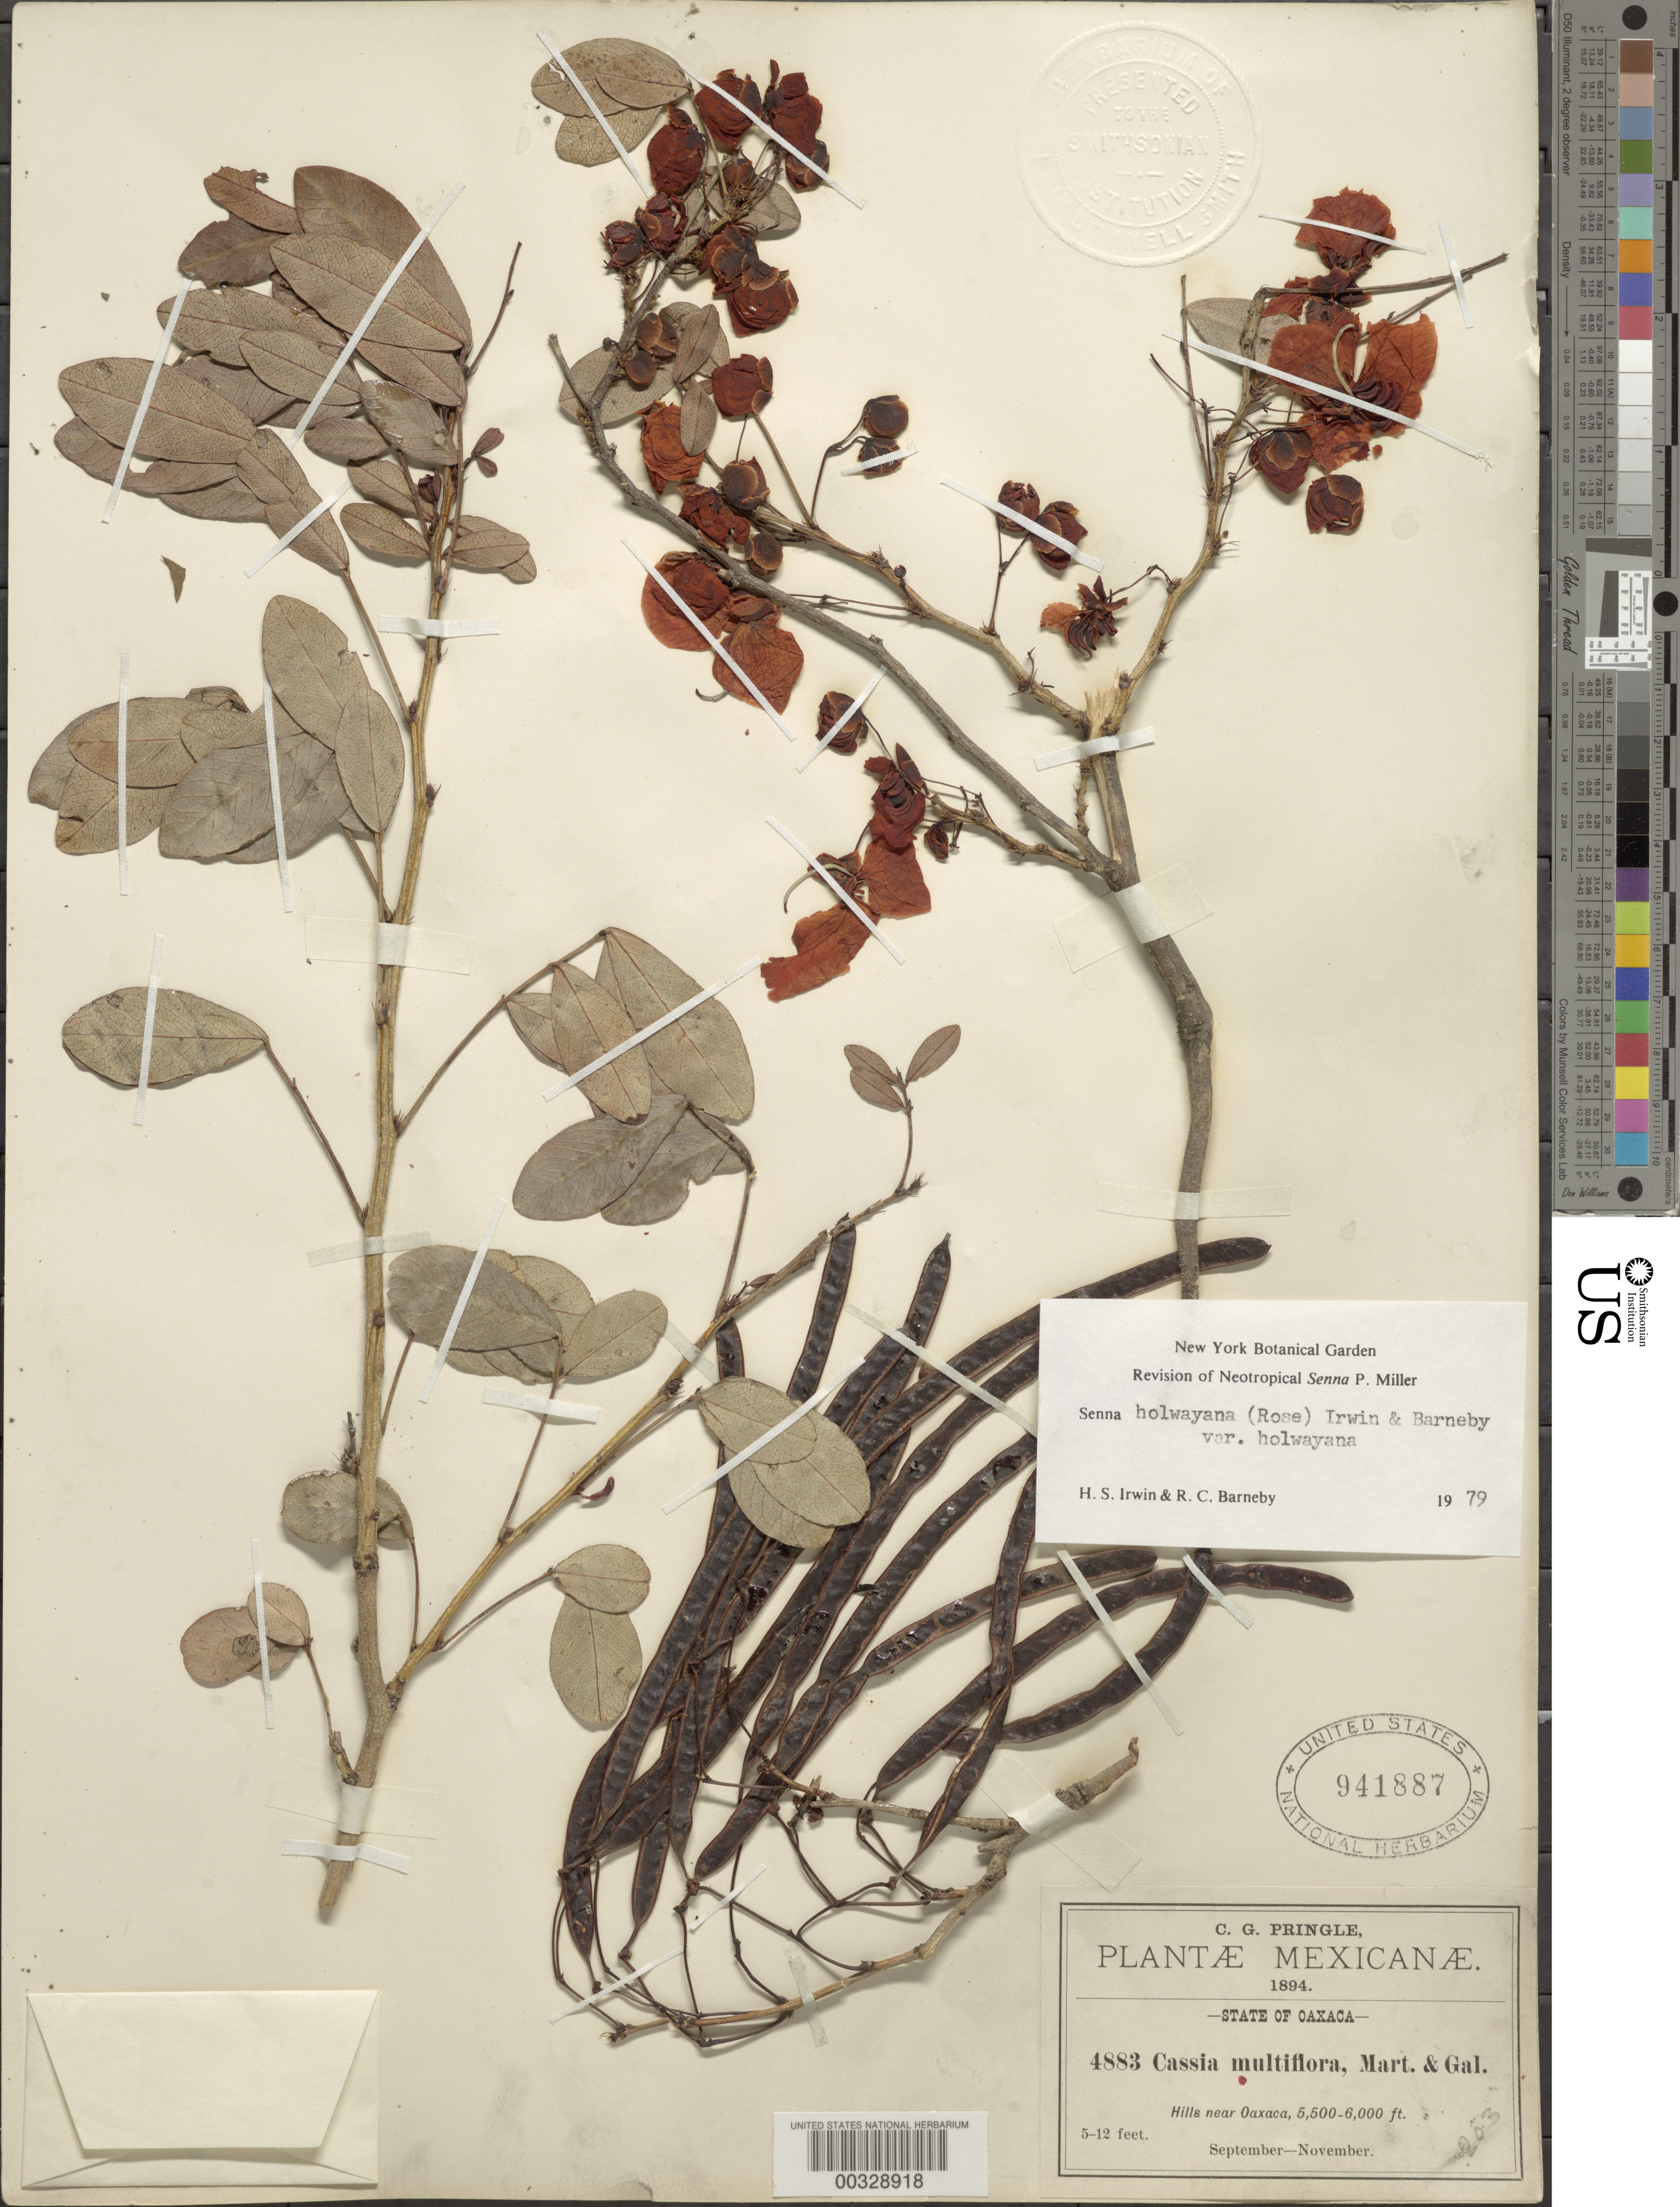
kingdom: Plantae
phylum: Tracheophyta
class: Magnoliopsida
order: Fabales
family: Fabaceae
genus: Senna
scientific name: Senna holwayana var. holwayana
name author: (Rose) H.S. Irwin & Barneby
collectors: C. G. Pringle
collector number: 4883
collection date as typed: Sep 1894 to -- Nov 1894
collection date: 1894-09/1894-11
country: Mexico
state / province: Oaxaca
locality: Near Oaxaca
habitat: Hills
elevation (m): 1676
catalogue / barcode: US 941887